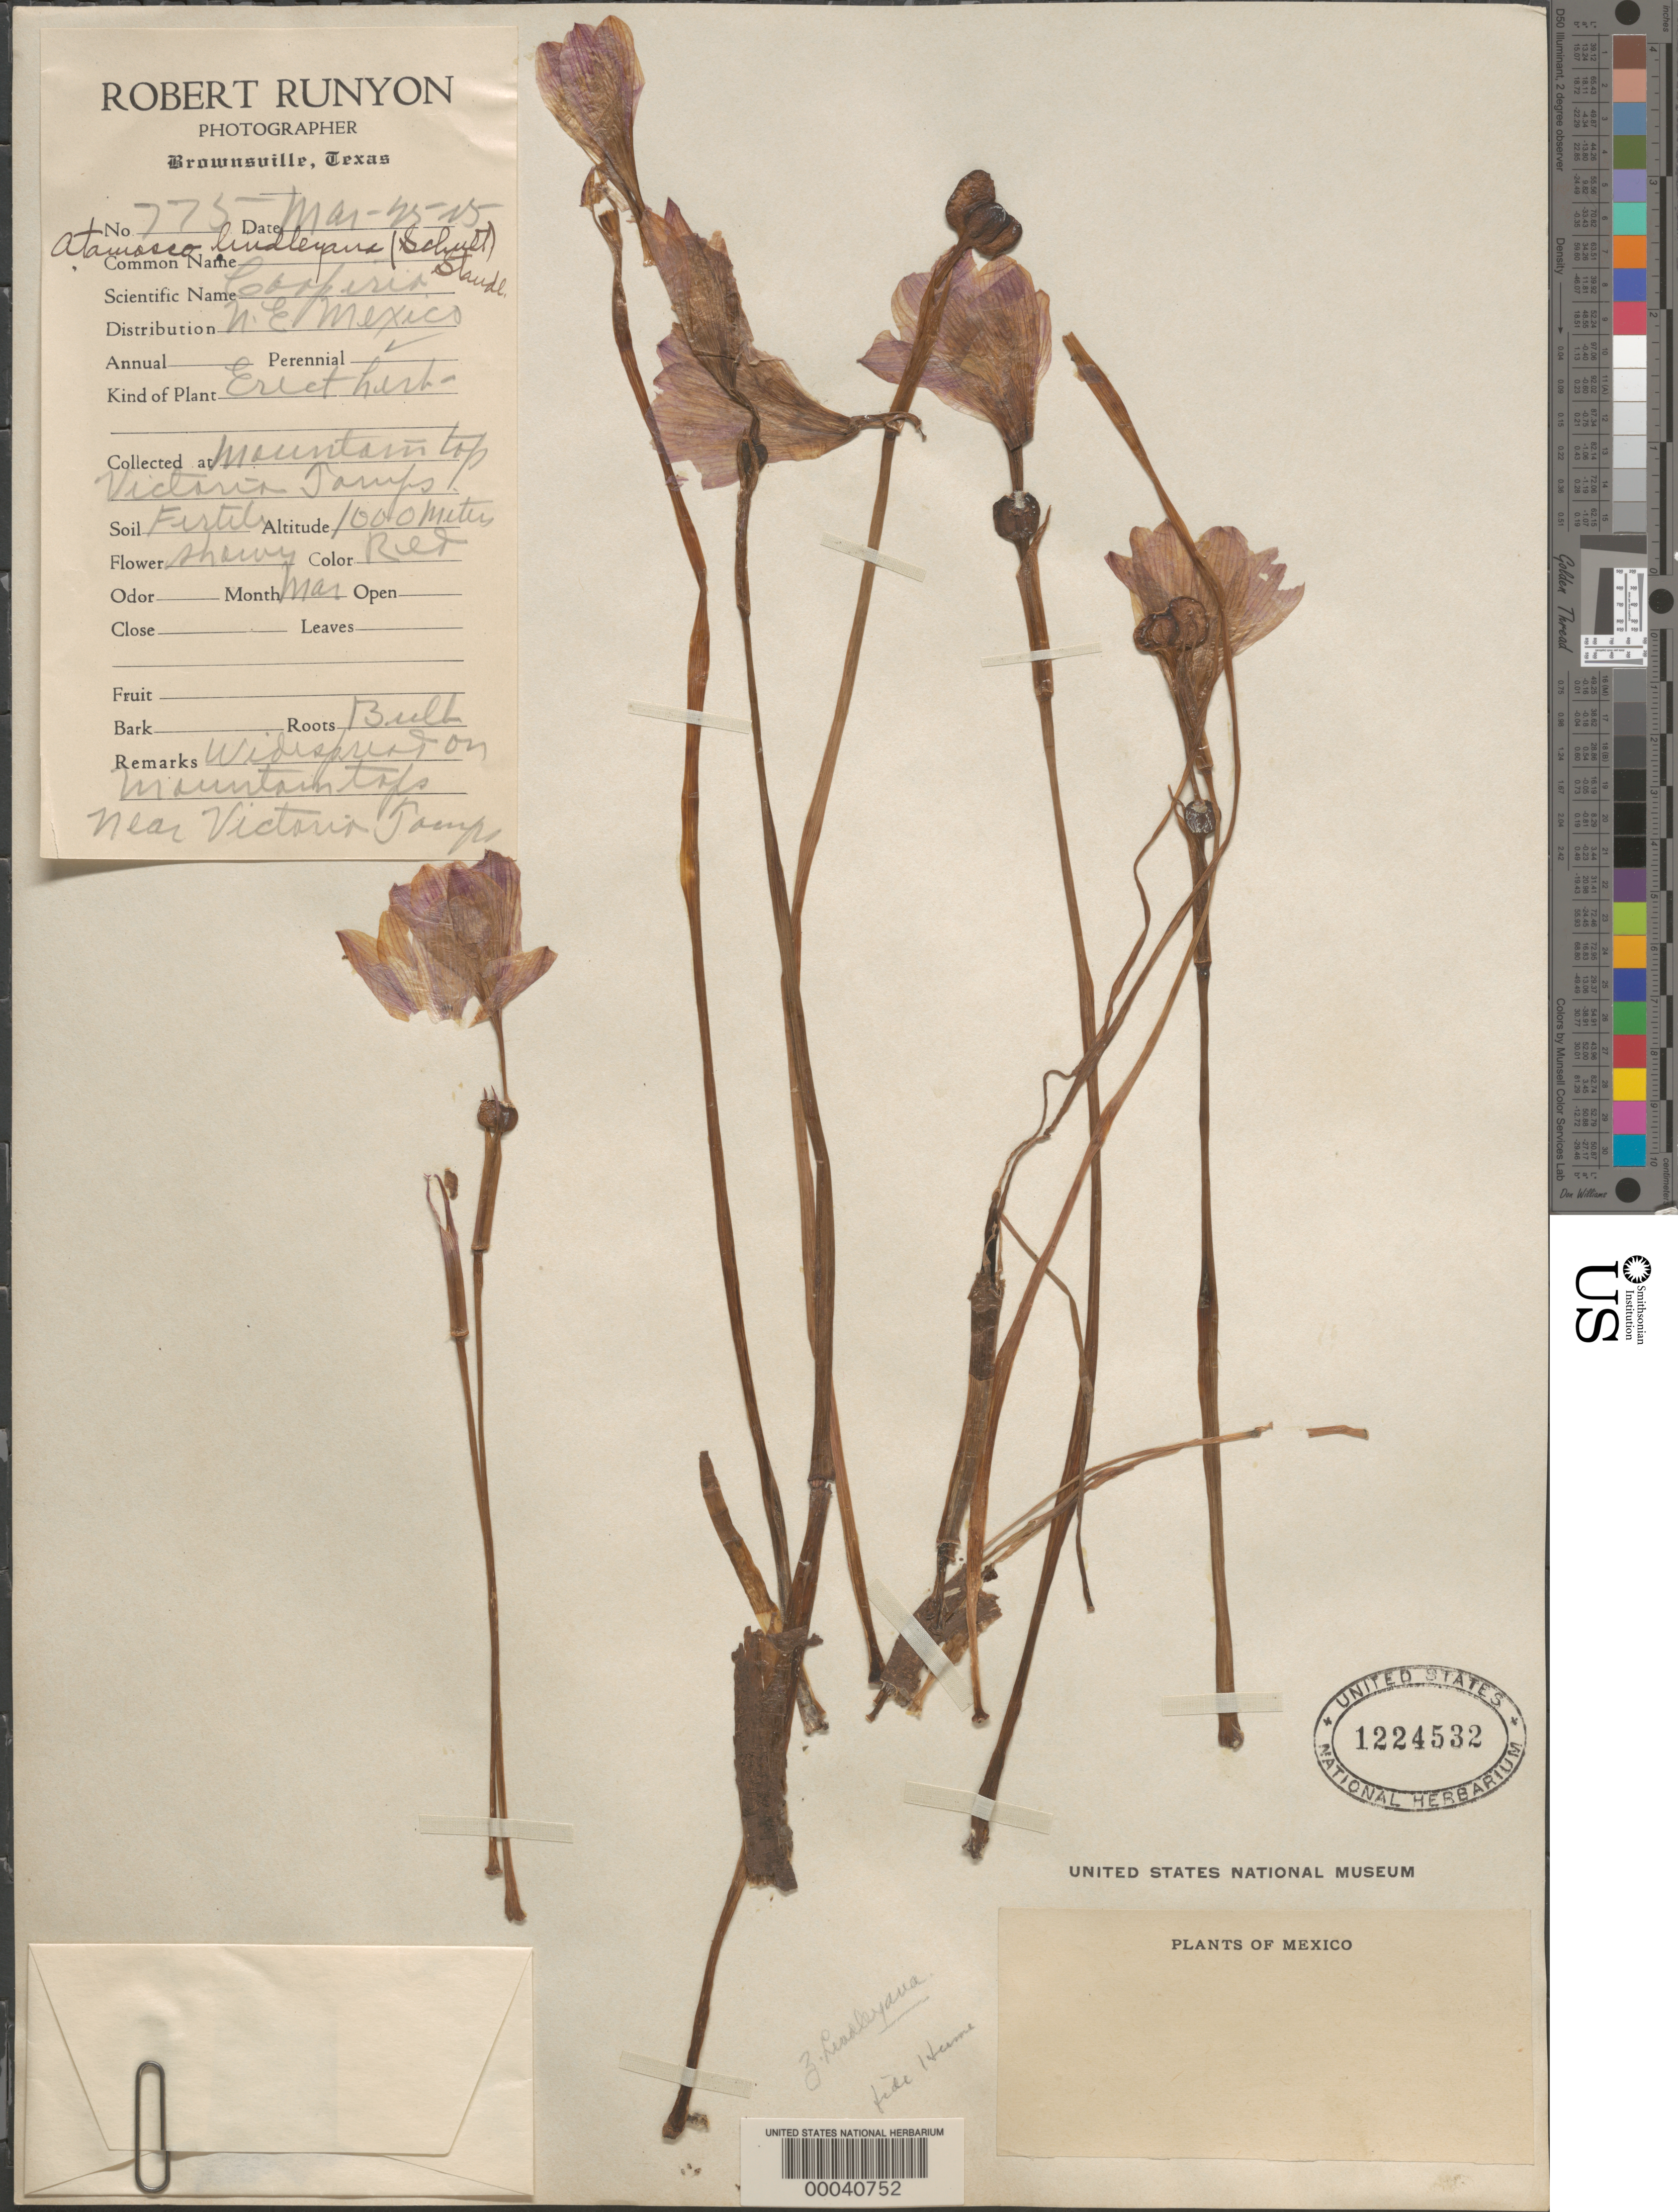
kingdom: Plantae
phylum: Tracheophyta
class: Liliopsida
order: Asparagales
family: Amaryllidaceae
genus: Zephyranthes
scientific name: Zephyranthes lindleyana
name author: Herb.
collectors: R. Runyon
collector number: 775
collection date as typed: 25 Mar 1925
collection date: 1925-03-25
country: Mexico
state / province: Tamaulipas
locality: Near Victoria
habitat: Mountain top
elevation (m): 1000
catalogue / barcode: US 1224532